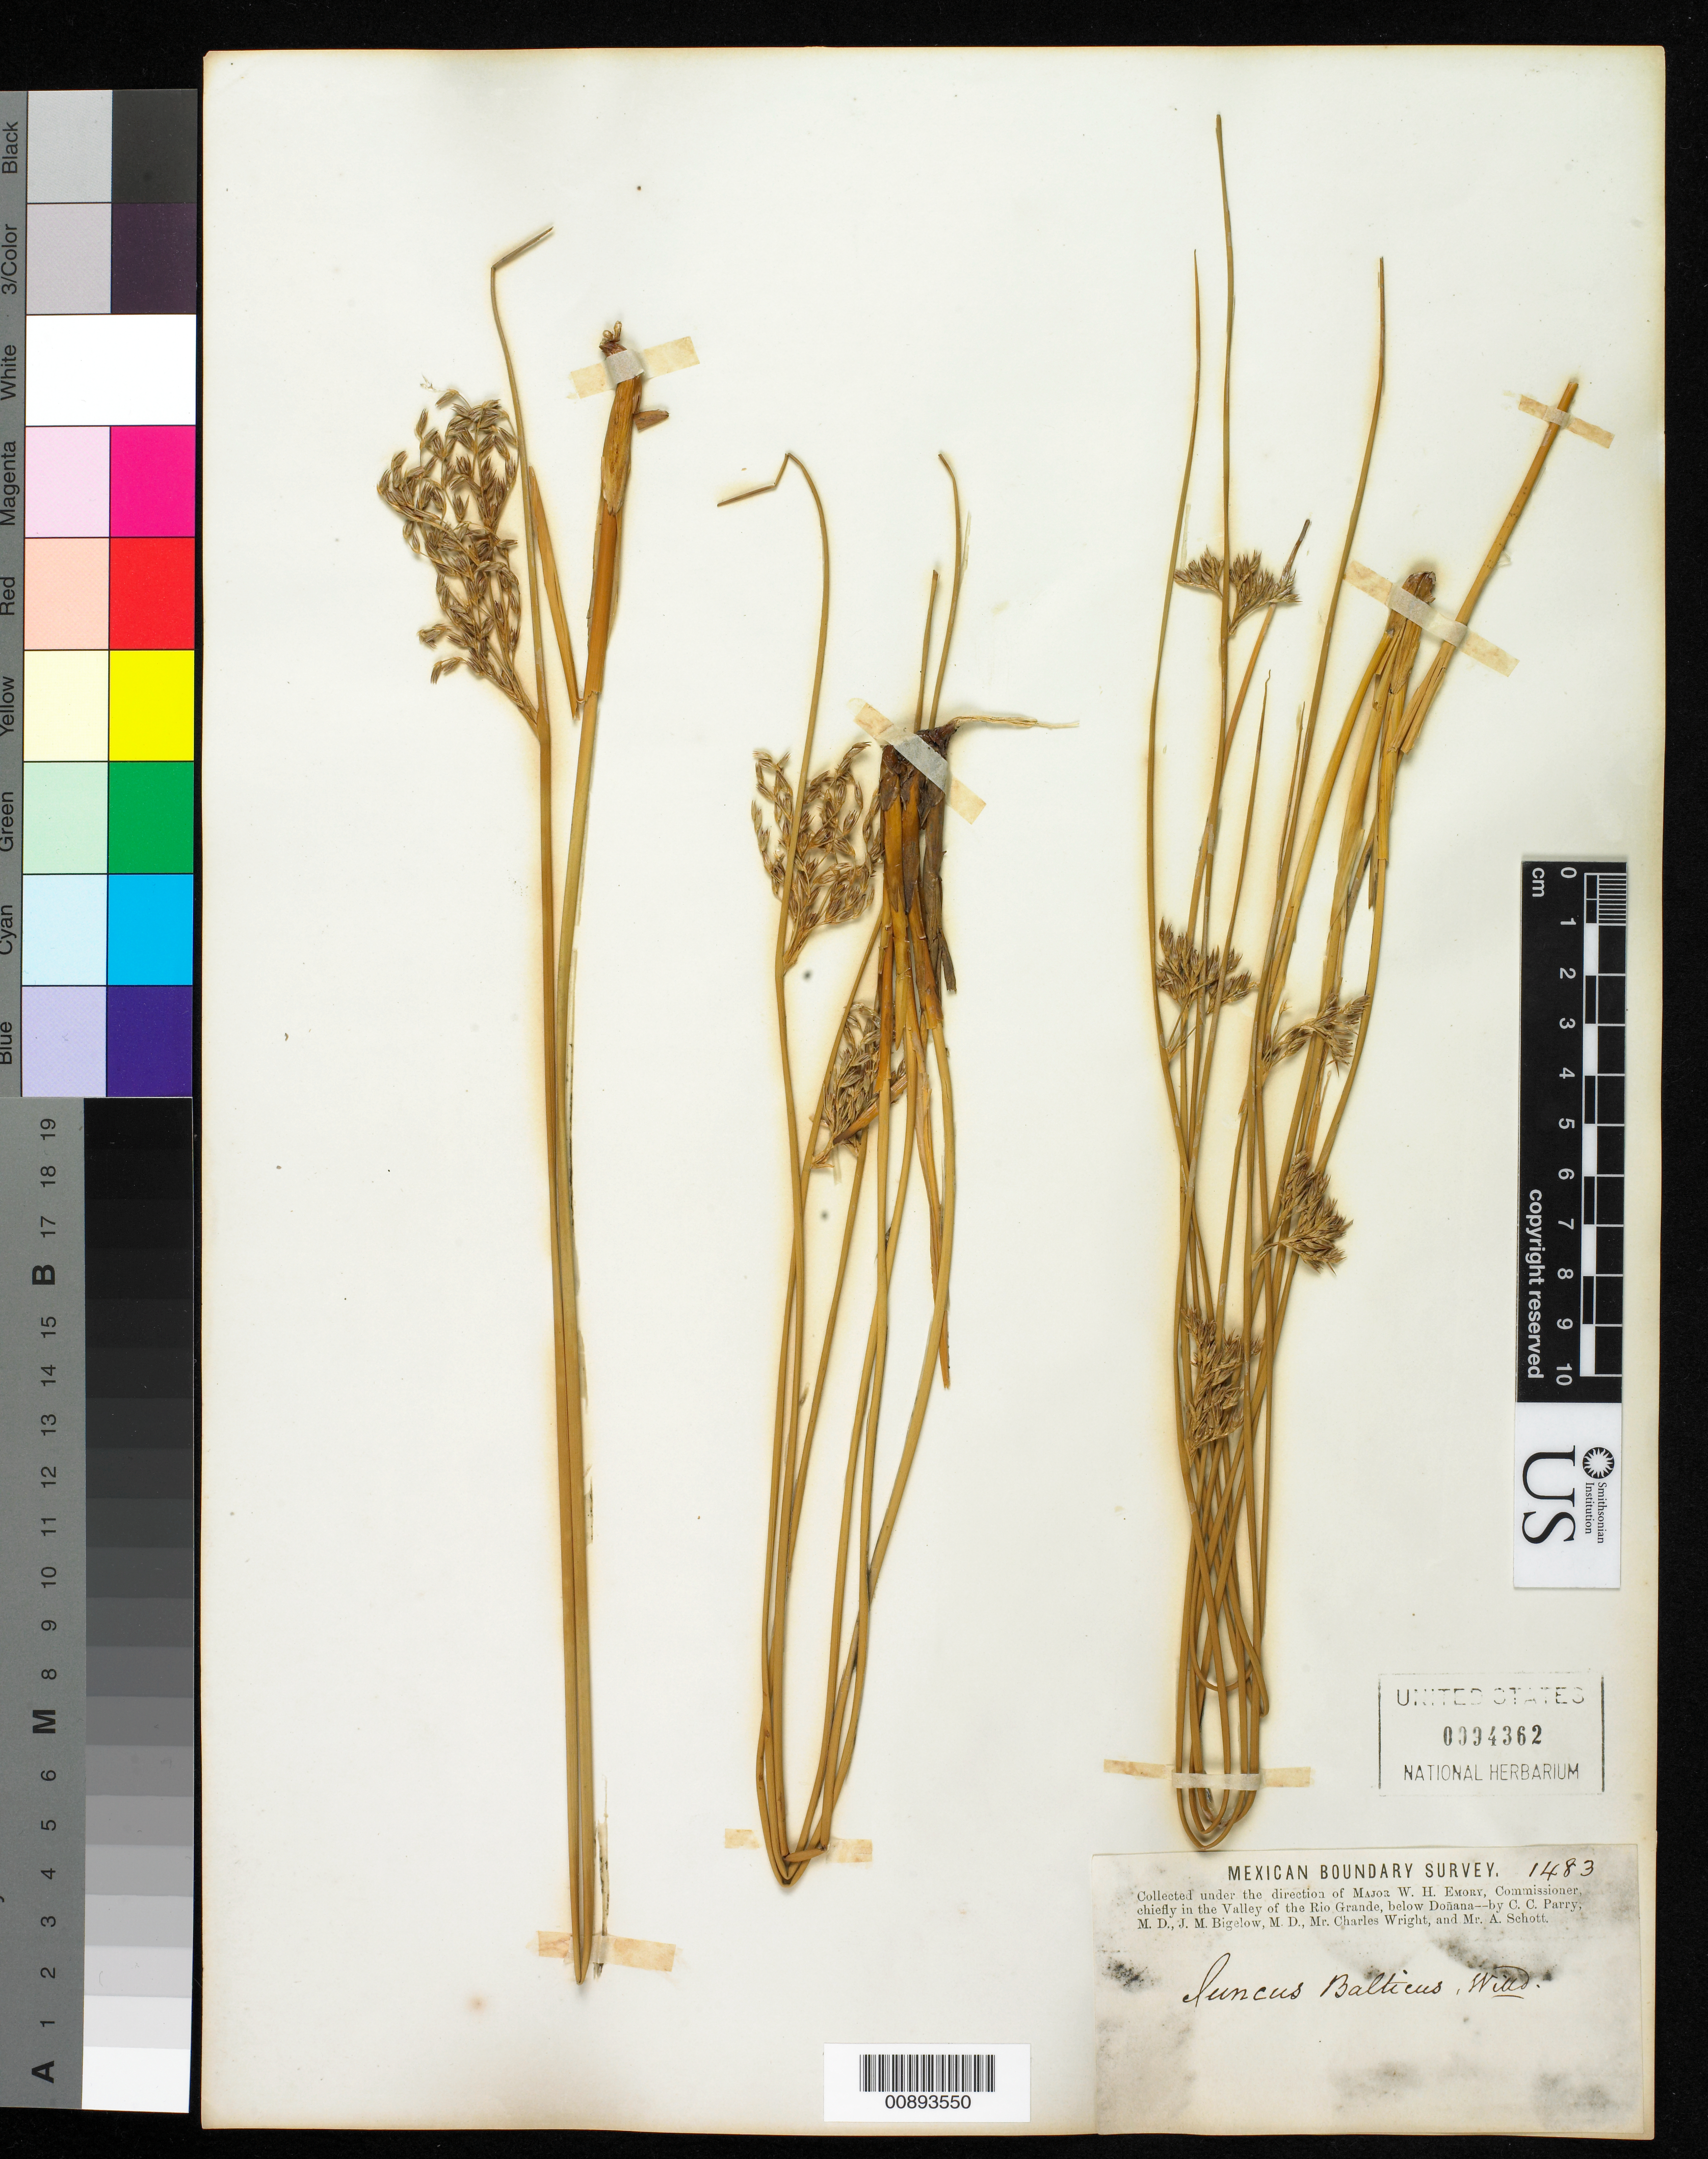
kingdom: Plantae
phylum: Tracheophyta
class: Liliopsida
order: Poales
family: Juncaceae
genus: Juncus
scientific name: Juncus balticus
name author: Willd.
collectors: C. C. Parry, J. M. Bigelow, C. Wright & A. C. V. Schott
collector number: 1483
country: United States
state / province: New Mexico / Texas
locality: Valley of the Rio Grande, below Doñana.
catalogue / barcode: US 94362